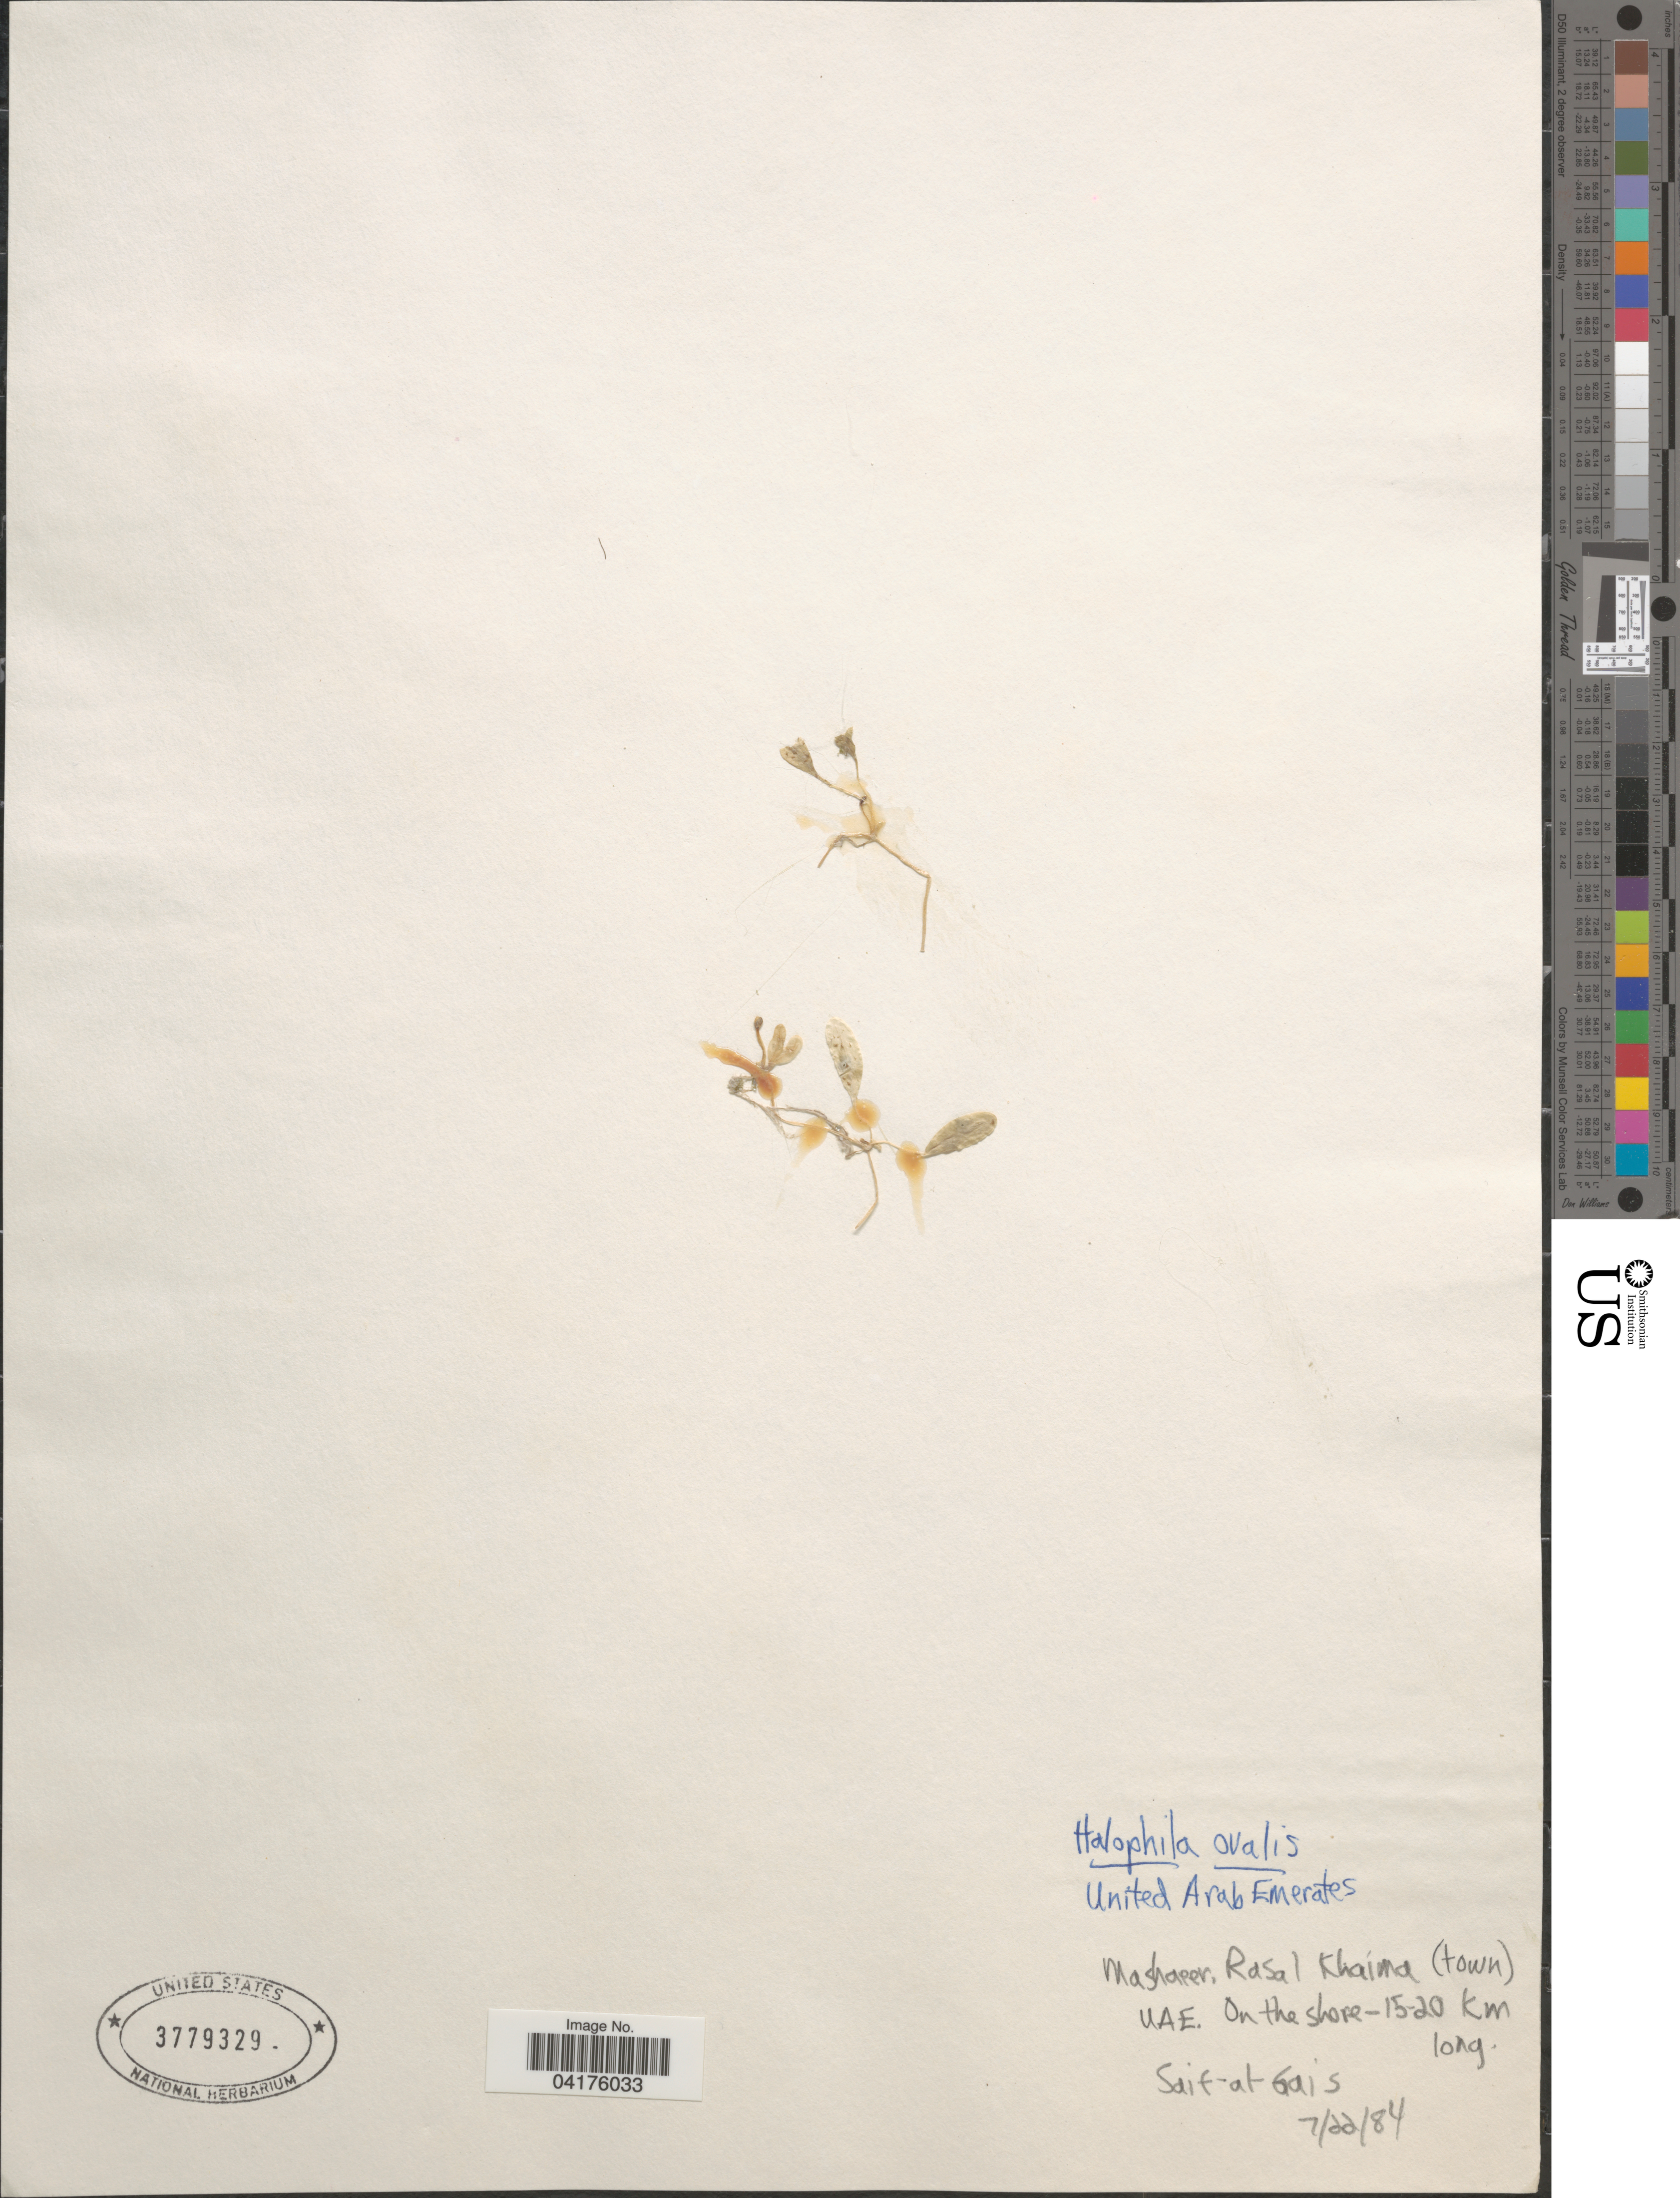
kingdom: Plantae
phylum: Tracheophyta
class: Liliopsida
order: Alismatales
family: Hydrocharitaceae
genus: Halophila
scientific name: Halophila ovalis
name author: (R. Br.) Hook. f.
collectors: Saif-al-Gais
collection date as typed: Transcribed d/m/y: 22/7/84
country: United Arab Emirates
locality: Mashaeer. Rasal Khaima (town) UAE. On the shore - 15-20 km long.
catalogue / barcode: US 3779329